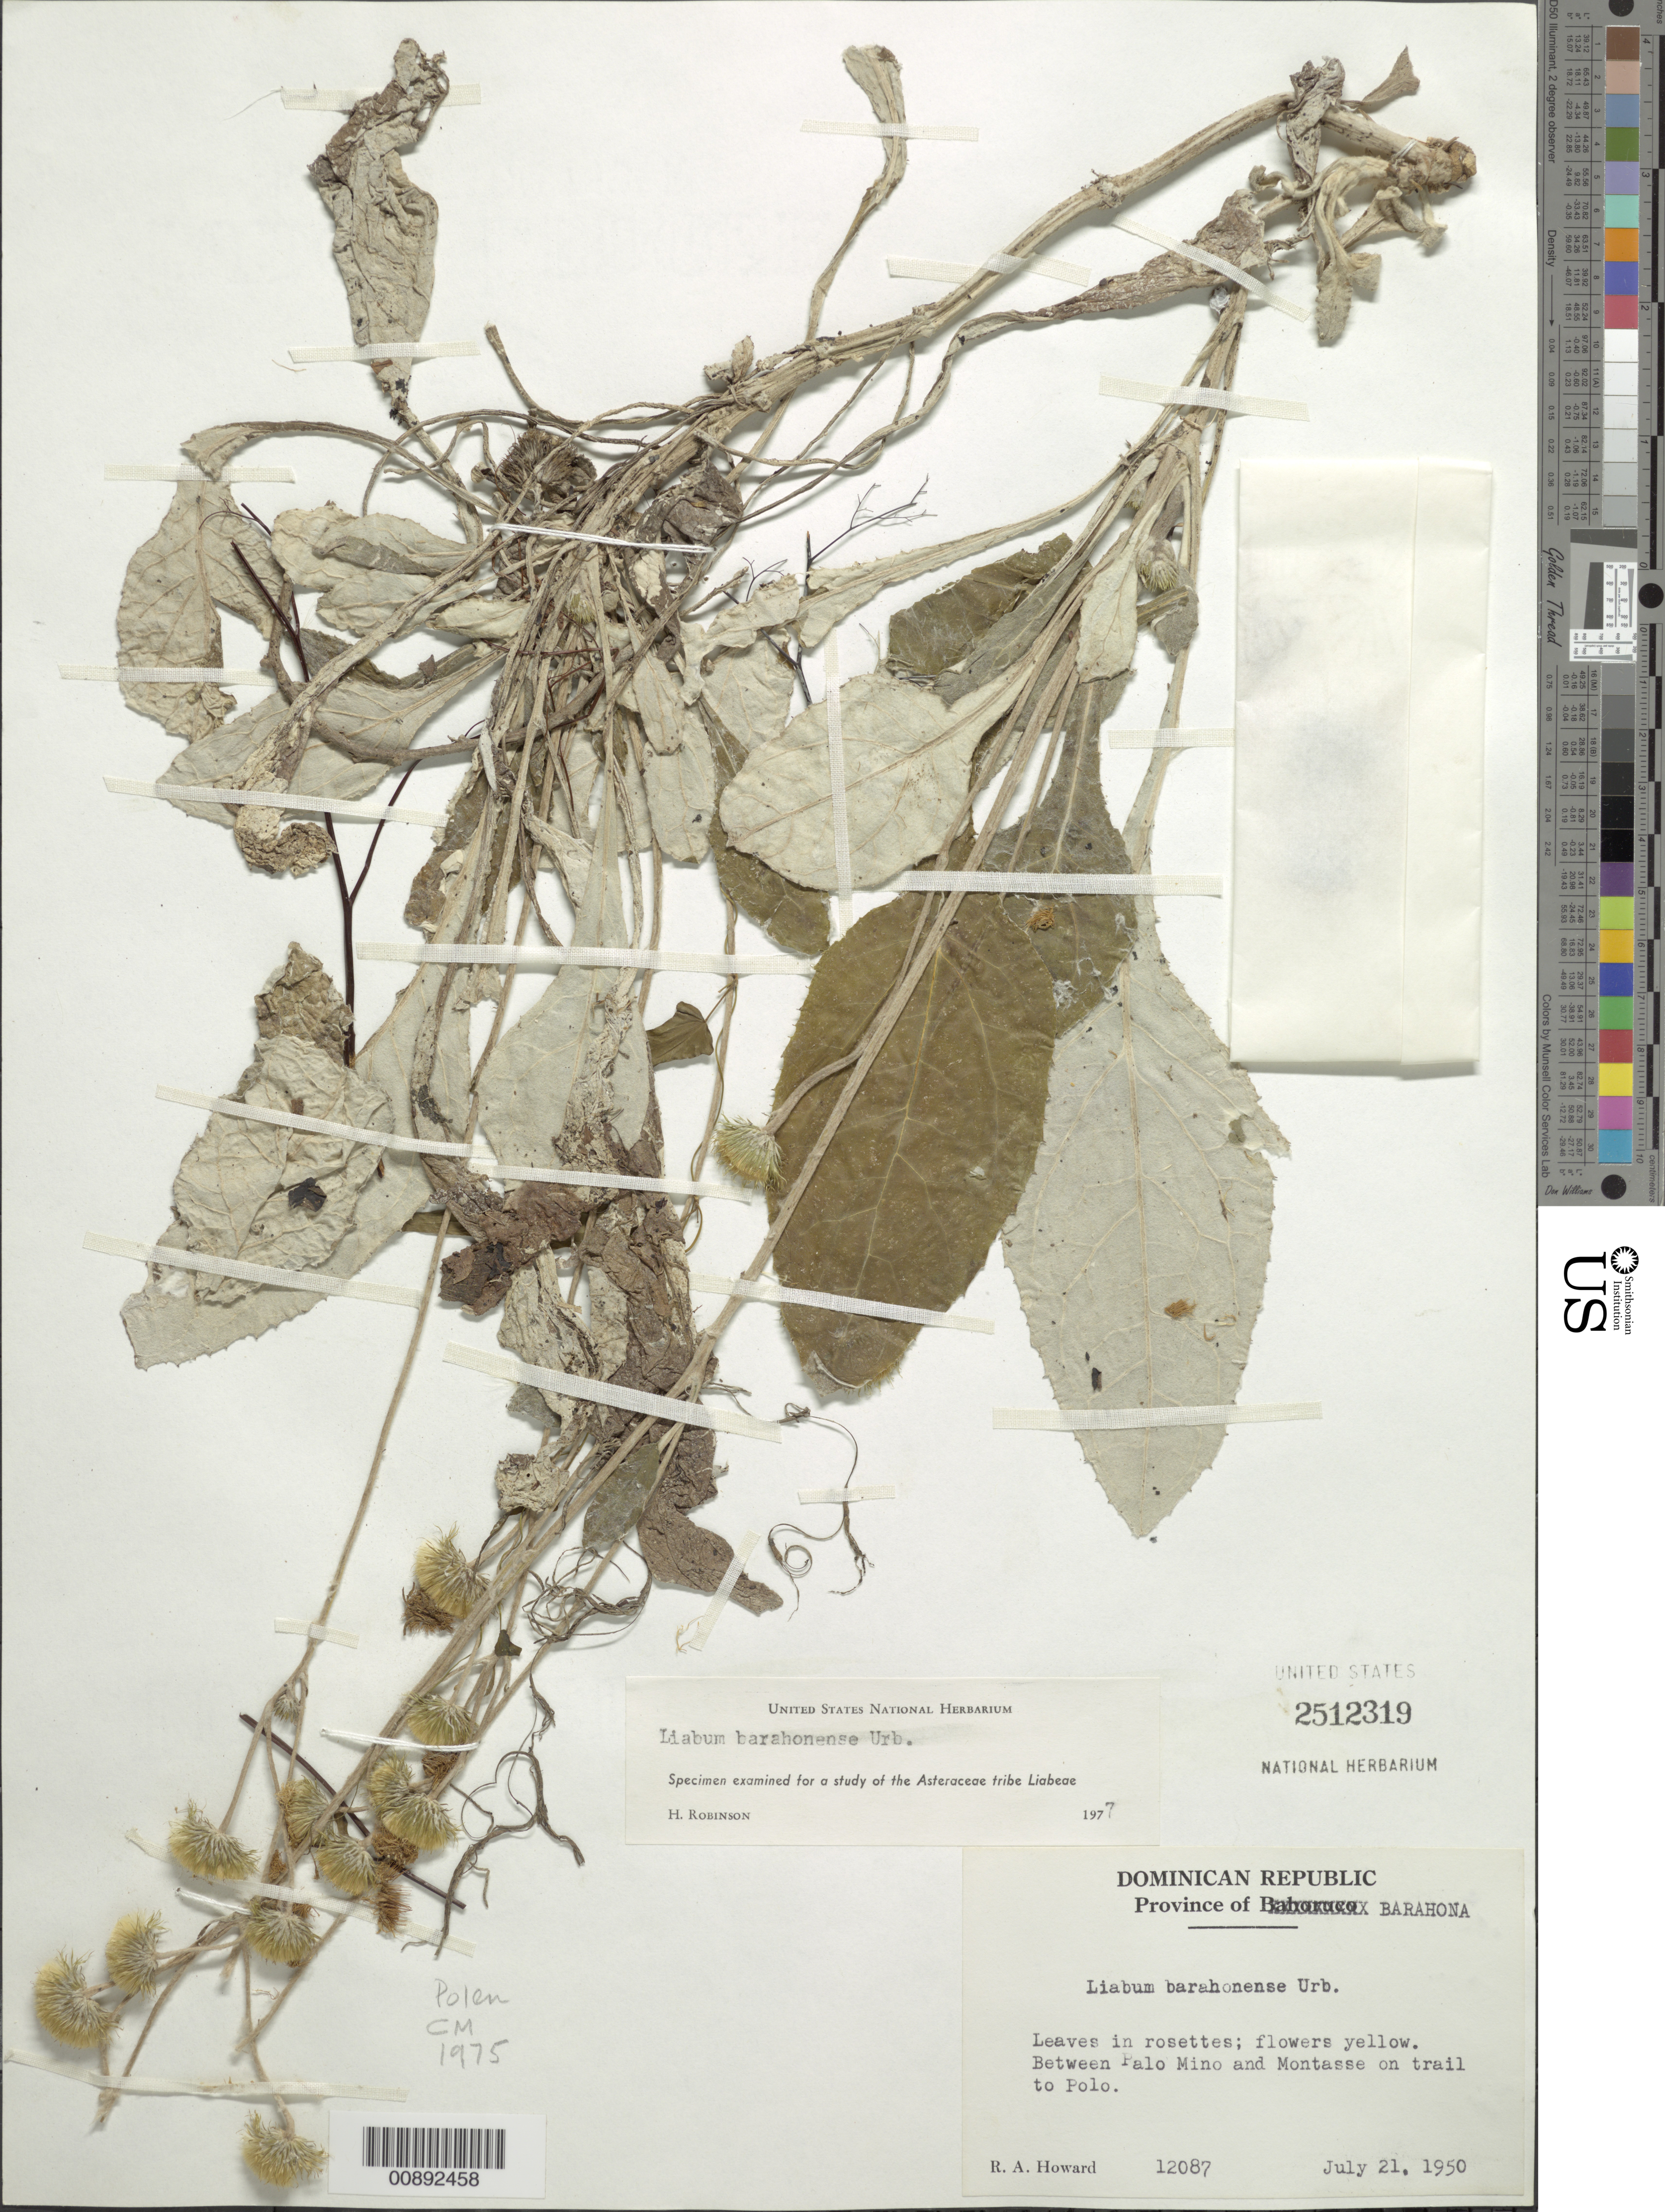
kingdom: Plantae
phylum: Tracheophyta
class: Magnoliopsida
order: Asterales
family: Asteraceae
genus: Liabum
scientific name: Liabum barahonense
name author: Urb.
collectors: R. A. Howard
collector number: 12087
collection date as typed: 21 July 1950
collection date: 1950-07-21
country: Dominican Republic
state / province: Barahona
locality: Palo Mino to Montasse, on trail to Polo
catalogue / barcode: US 2512319